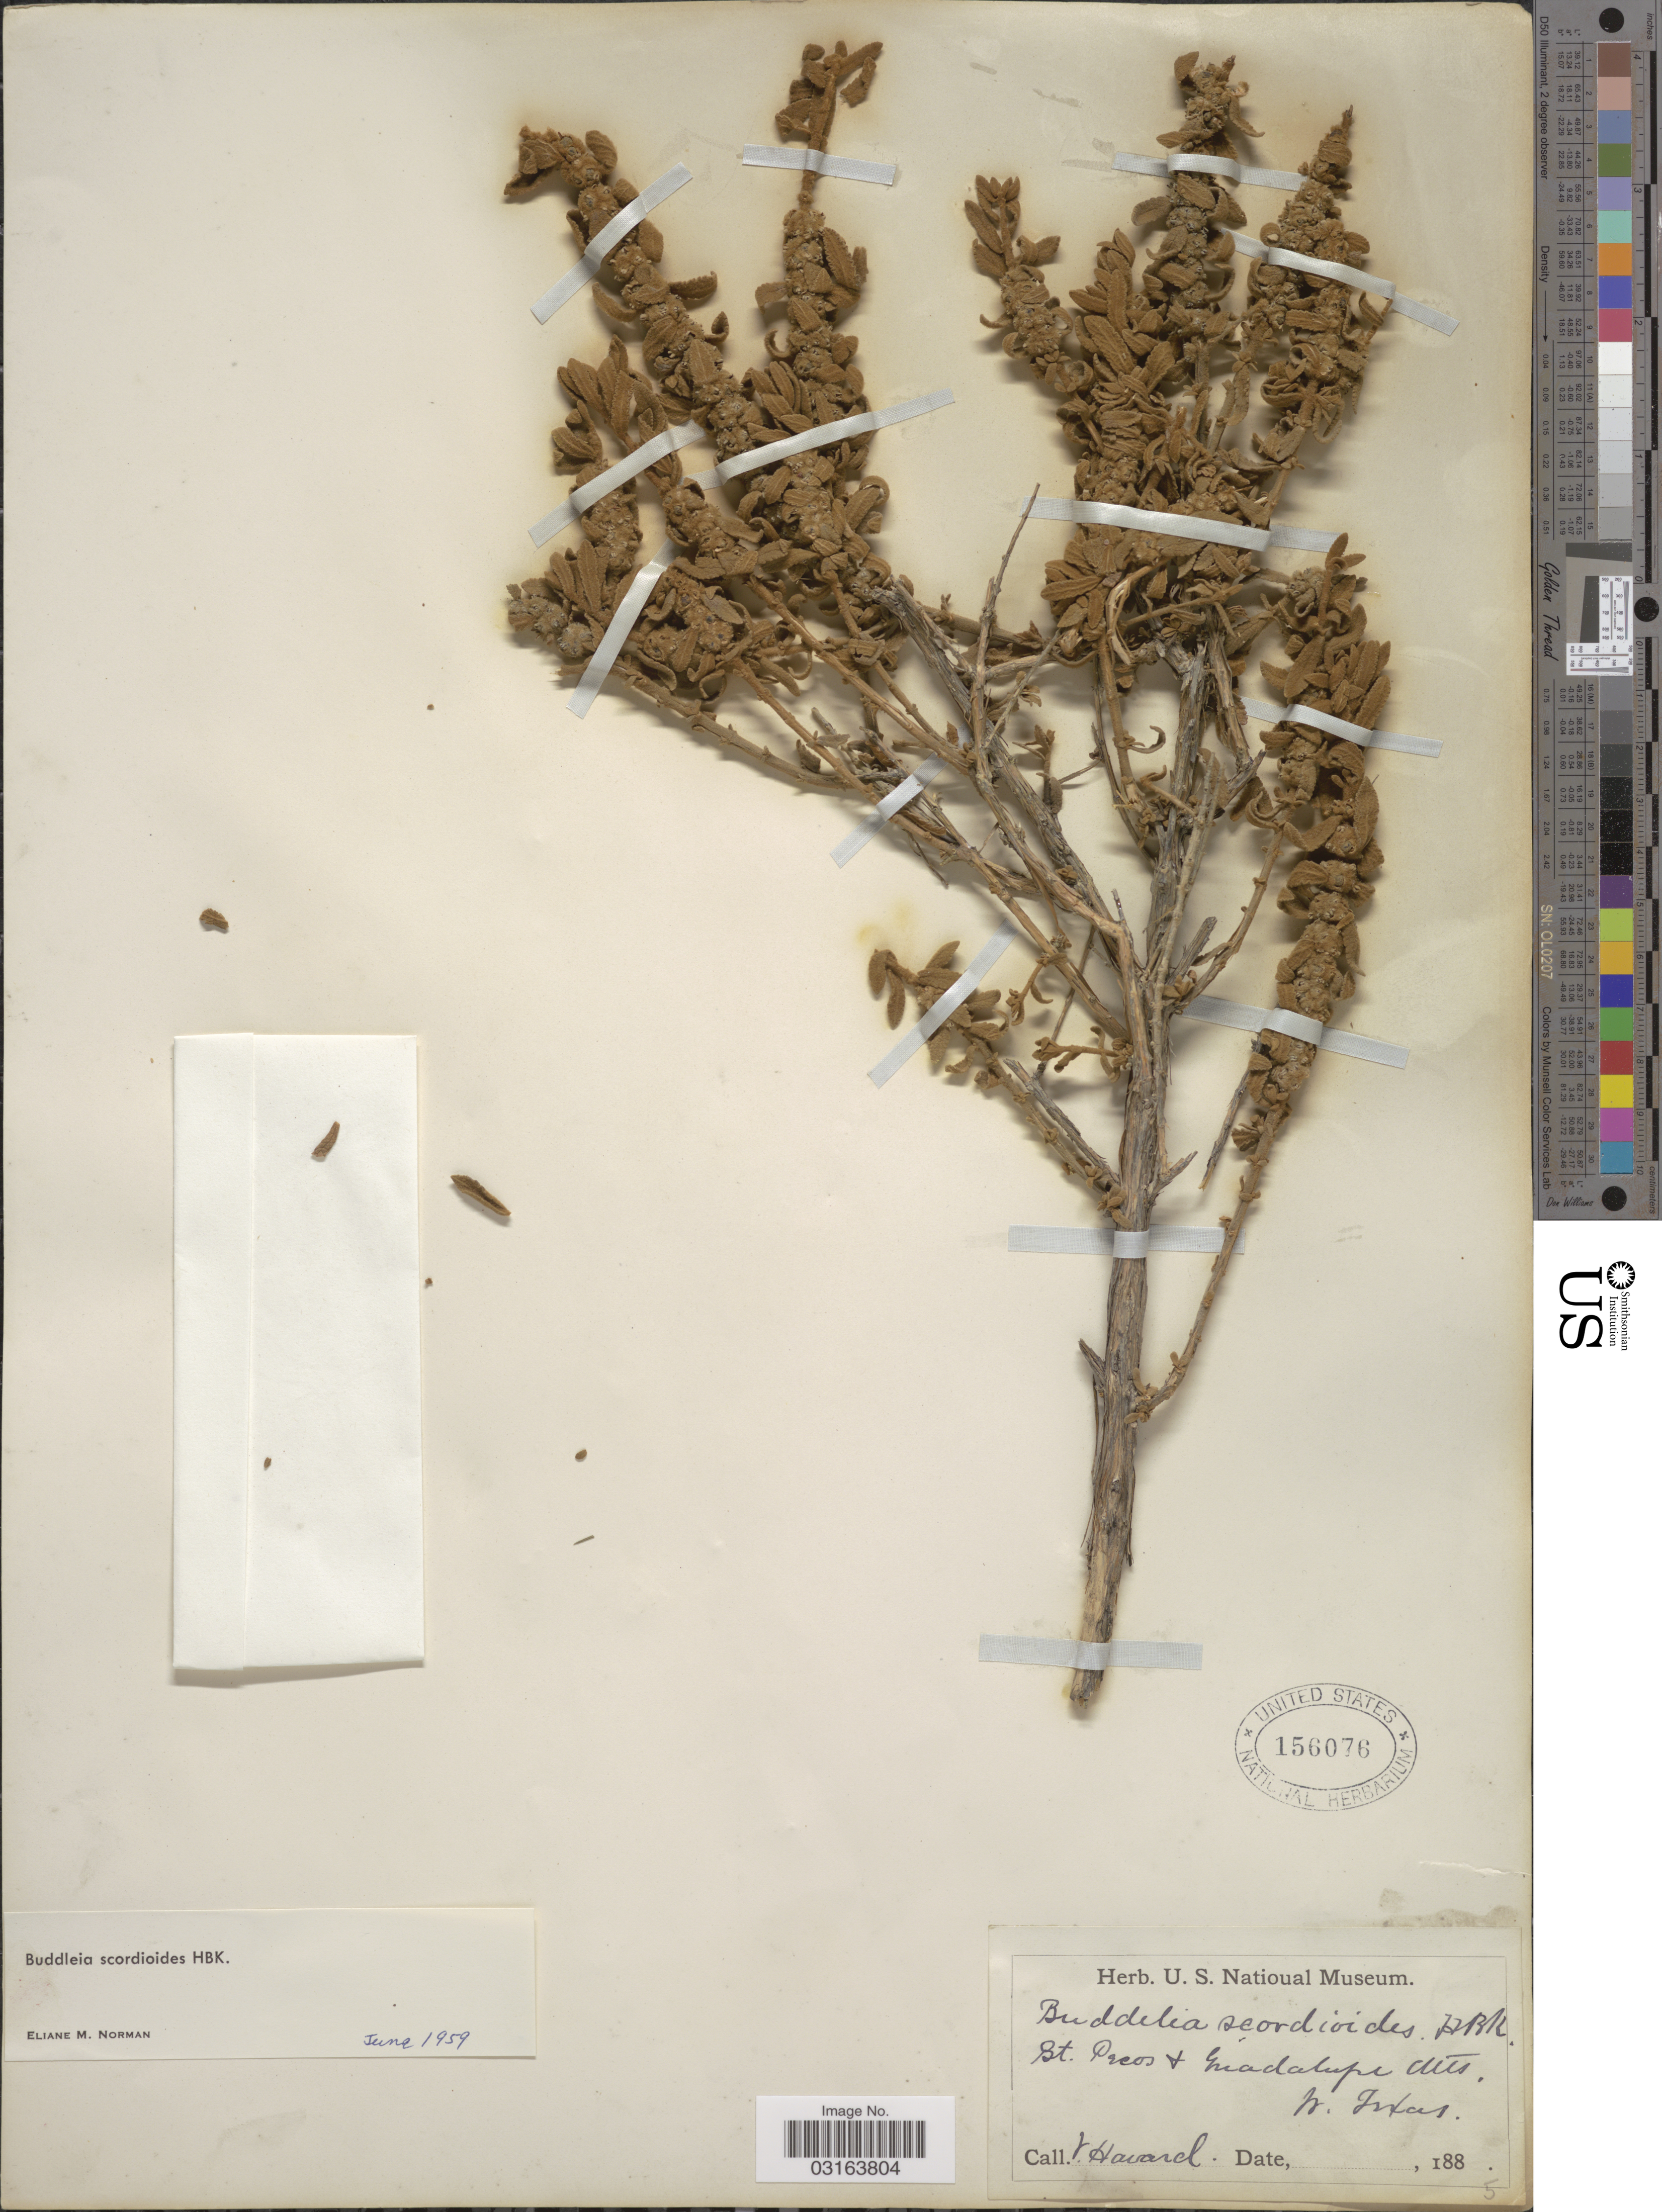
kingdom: Plantae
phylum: Tracheophyta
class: Magnoliopsida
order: Lamiales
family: Scrophulariaceae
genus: Buddleja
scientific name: Buddleja scordioides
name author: Kunth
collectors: V. Havard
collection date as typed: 188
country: United States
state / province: Texas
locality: St. Pecos & Guadalupe Mts. N. Texas.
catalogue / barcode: US 156076